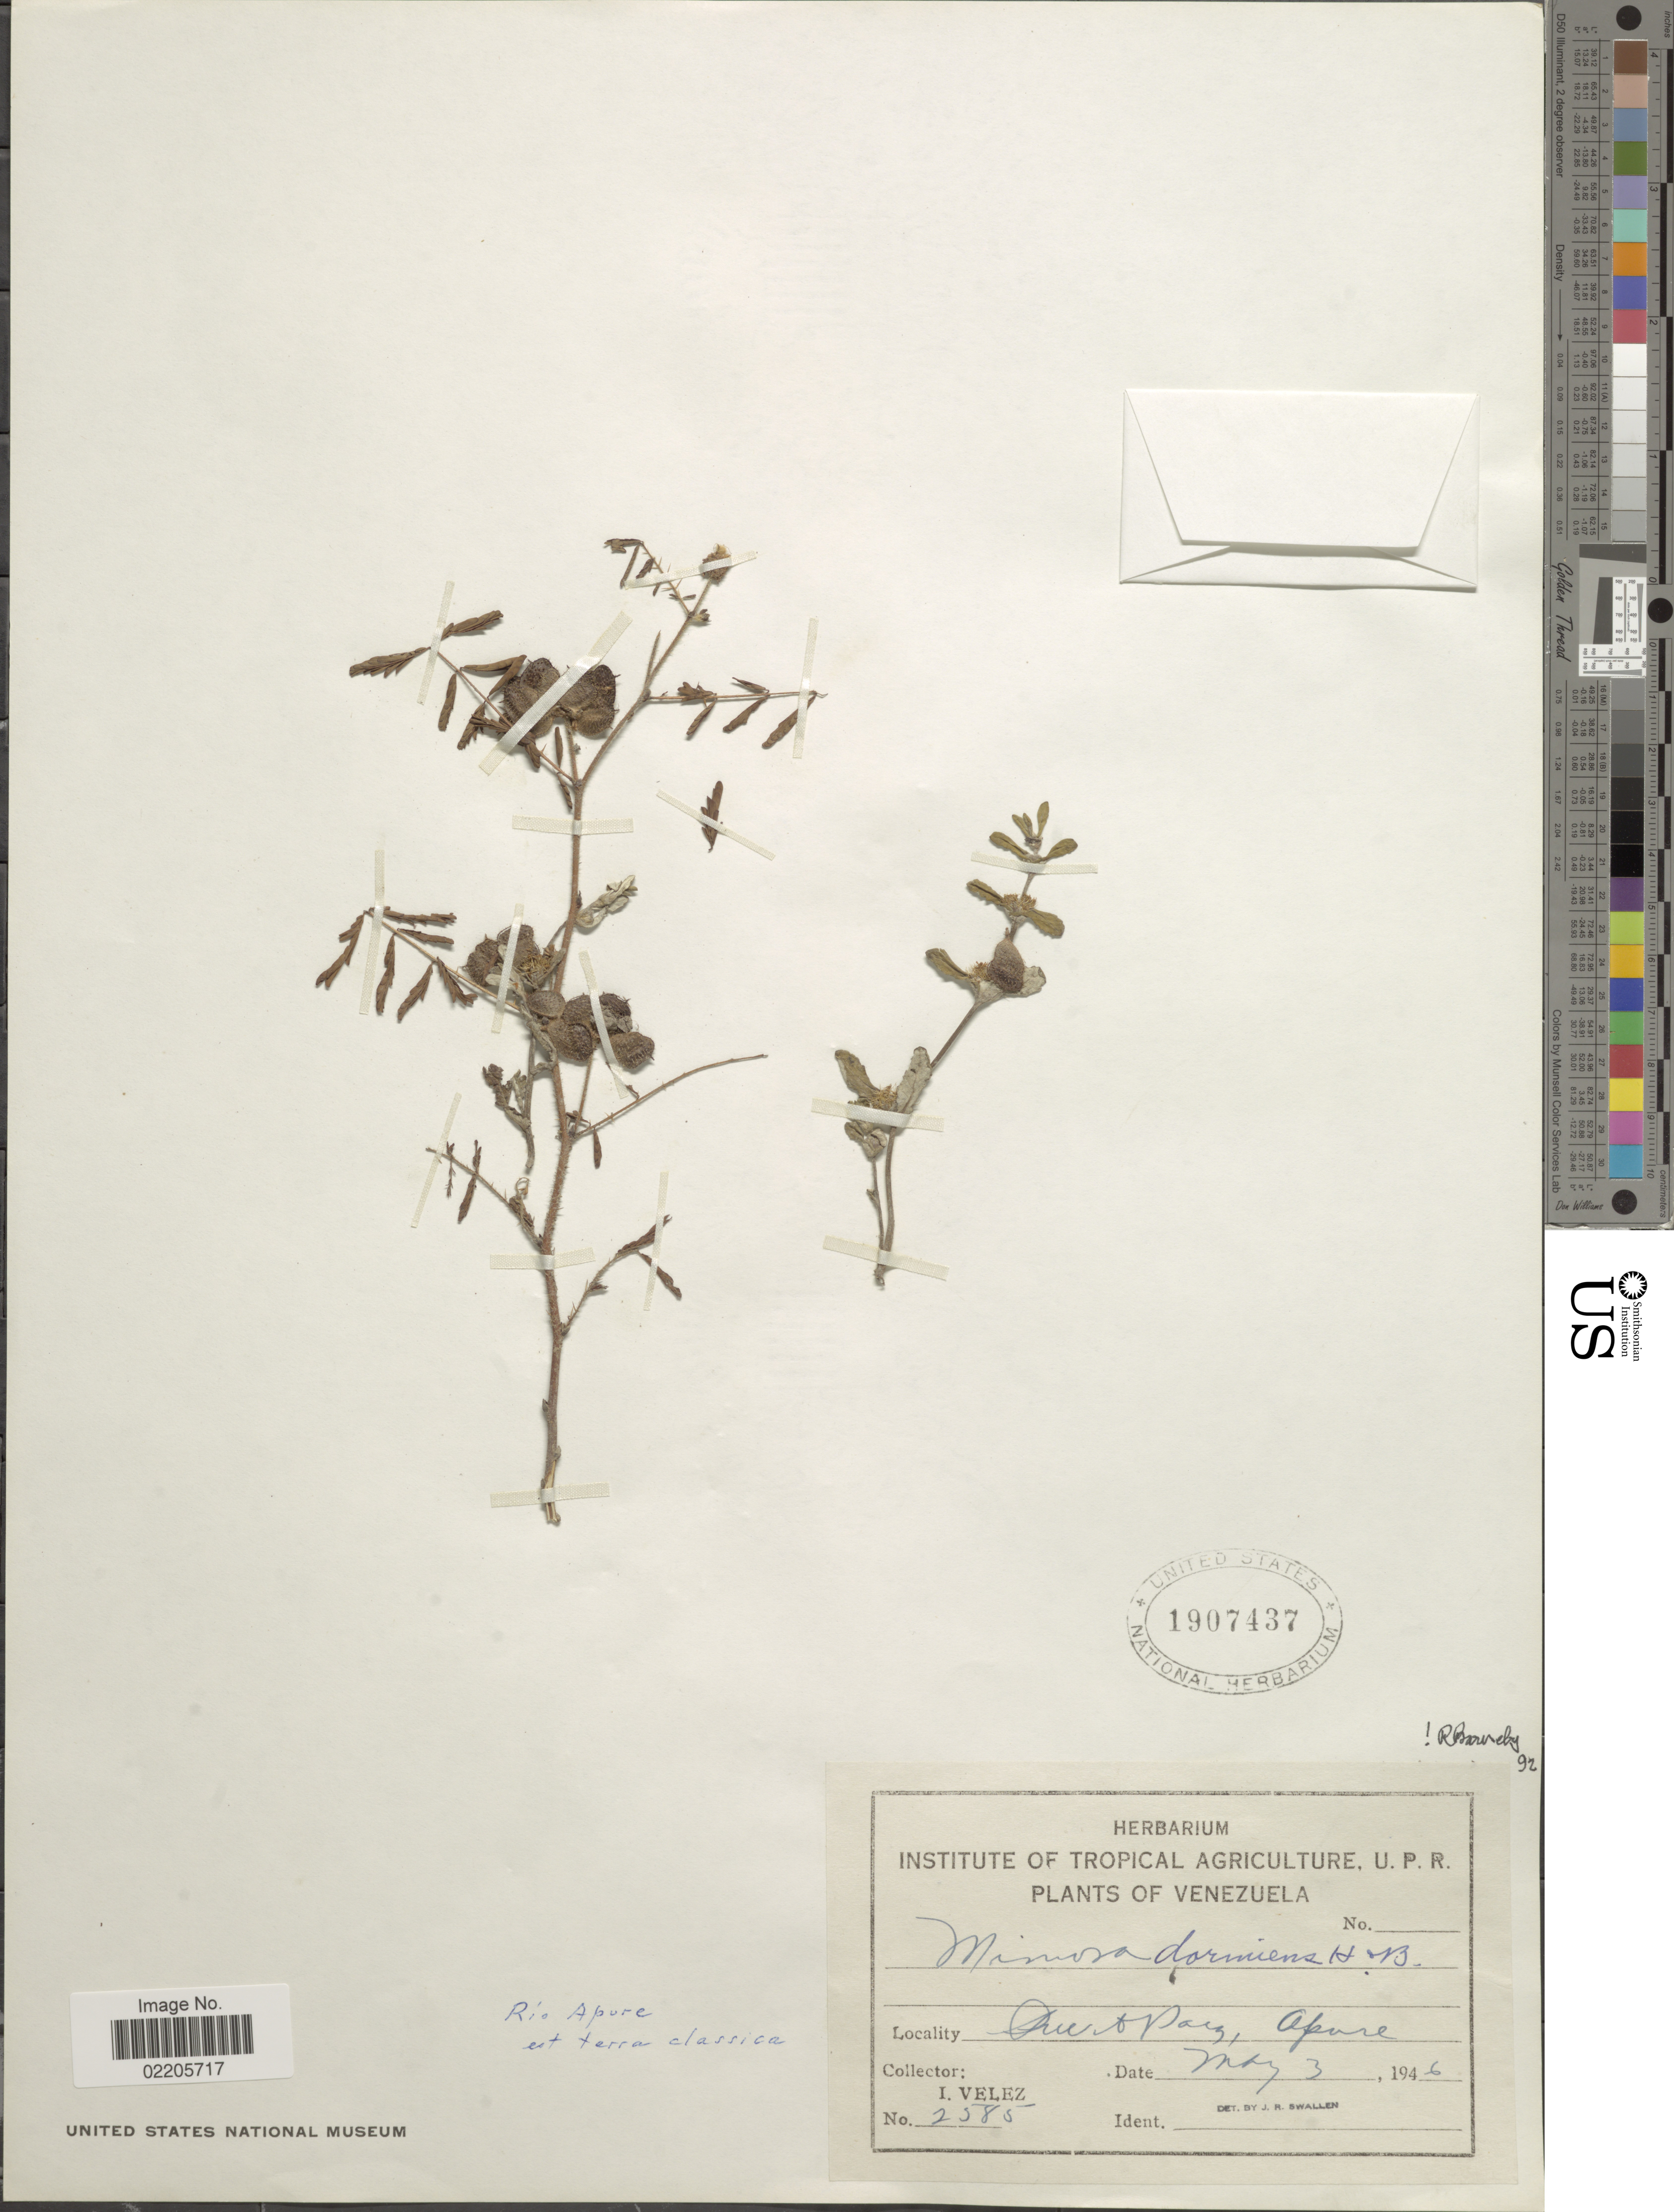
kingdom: Plantae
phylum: Tracheophyta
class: Magnoliopsida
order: Fabales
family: Fabaceae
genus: Mimosa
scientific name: Mimosa dormiens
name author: Humb. & Bonpl. ex Willd.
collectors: I. Velez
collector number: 2585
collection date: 1946-05-03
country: Venezuela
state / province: Apure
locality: Puerto Paez, Apure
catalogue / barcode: US 1907437